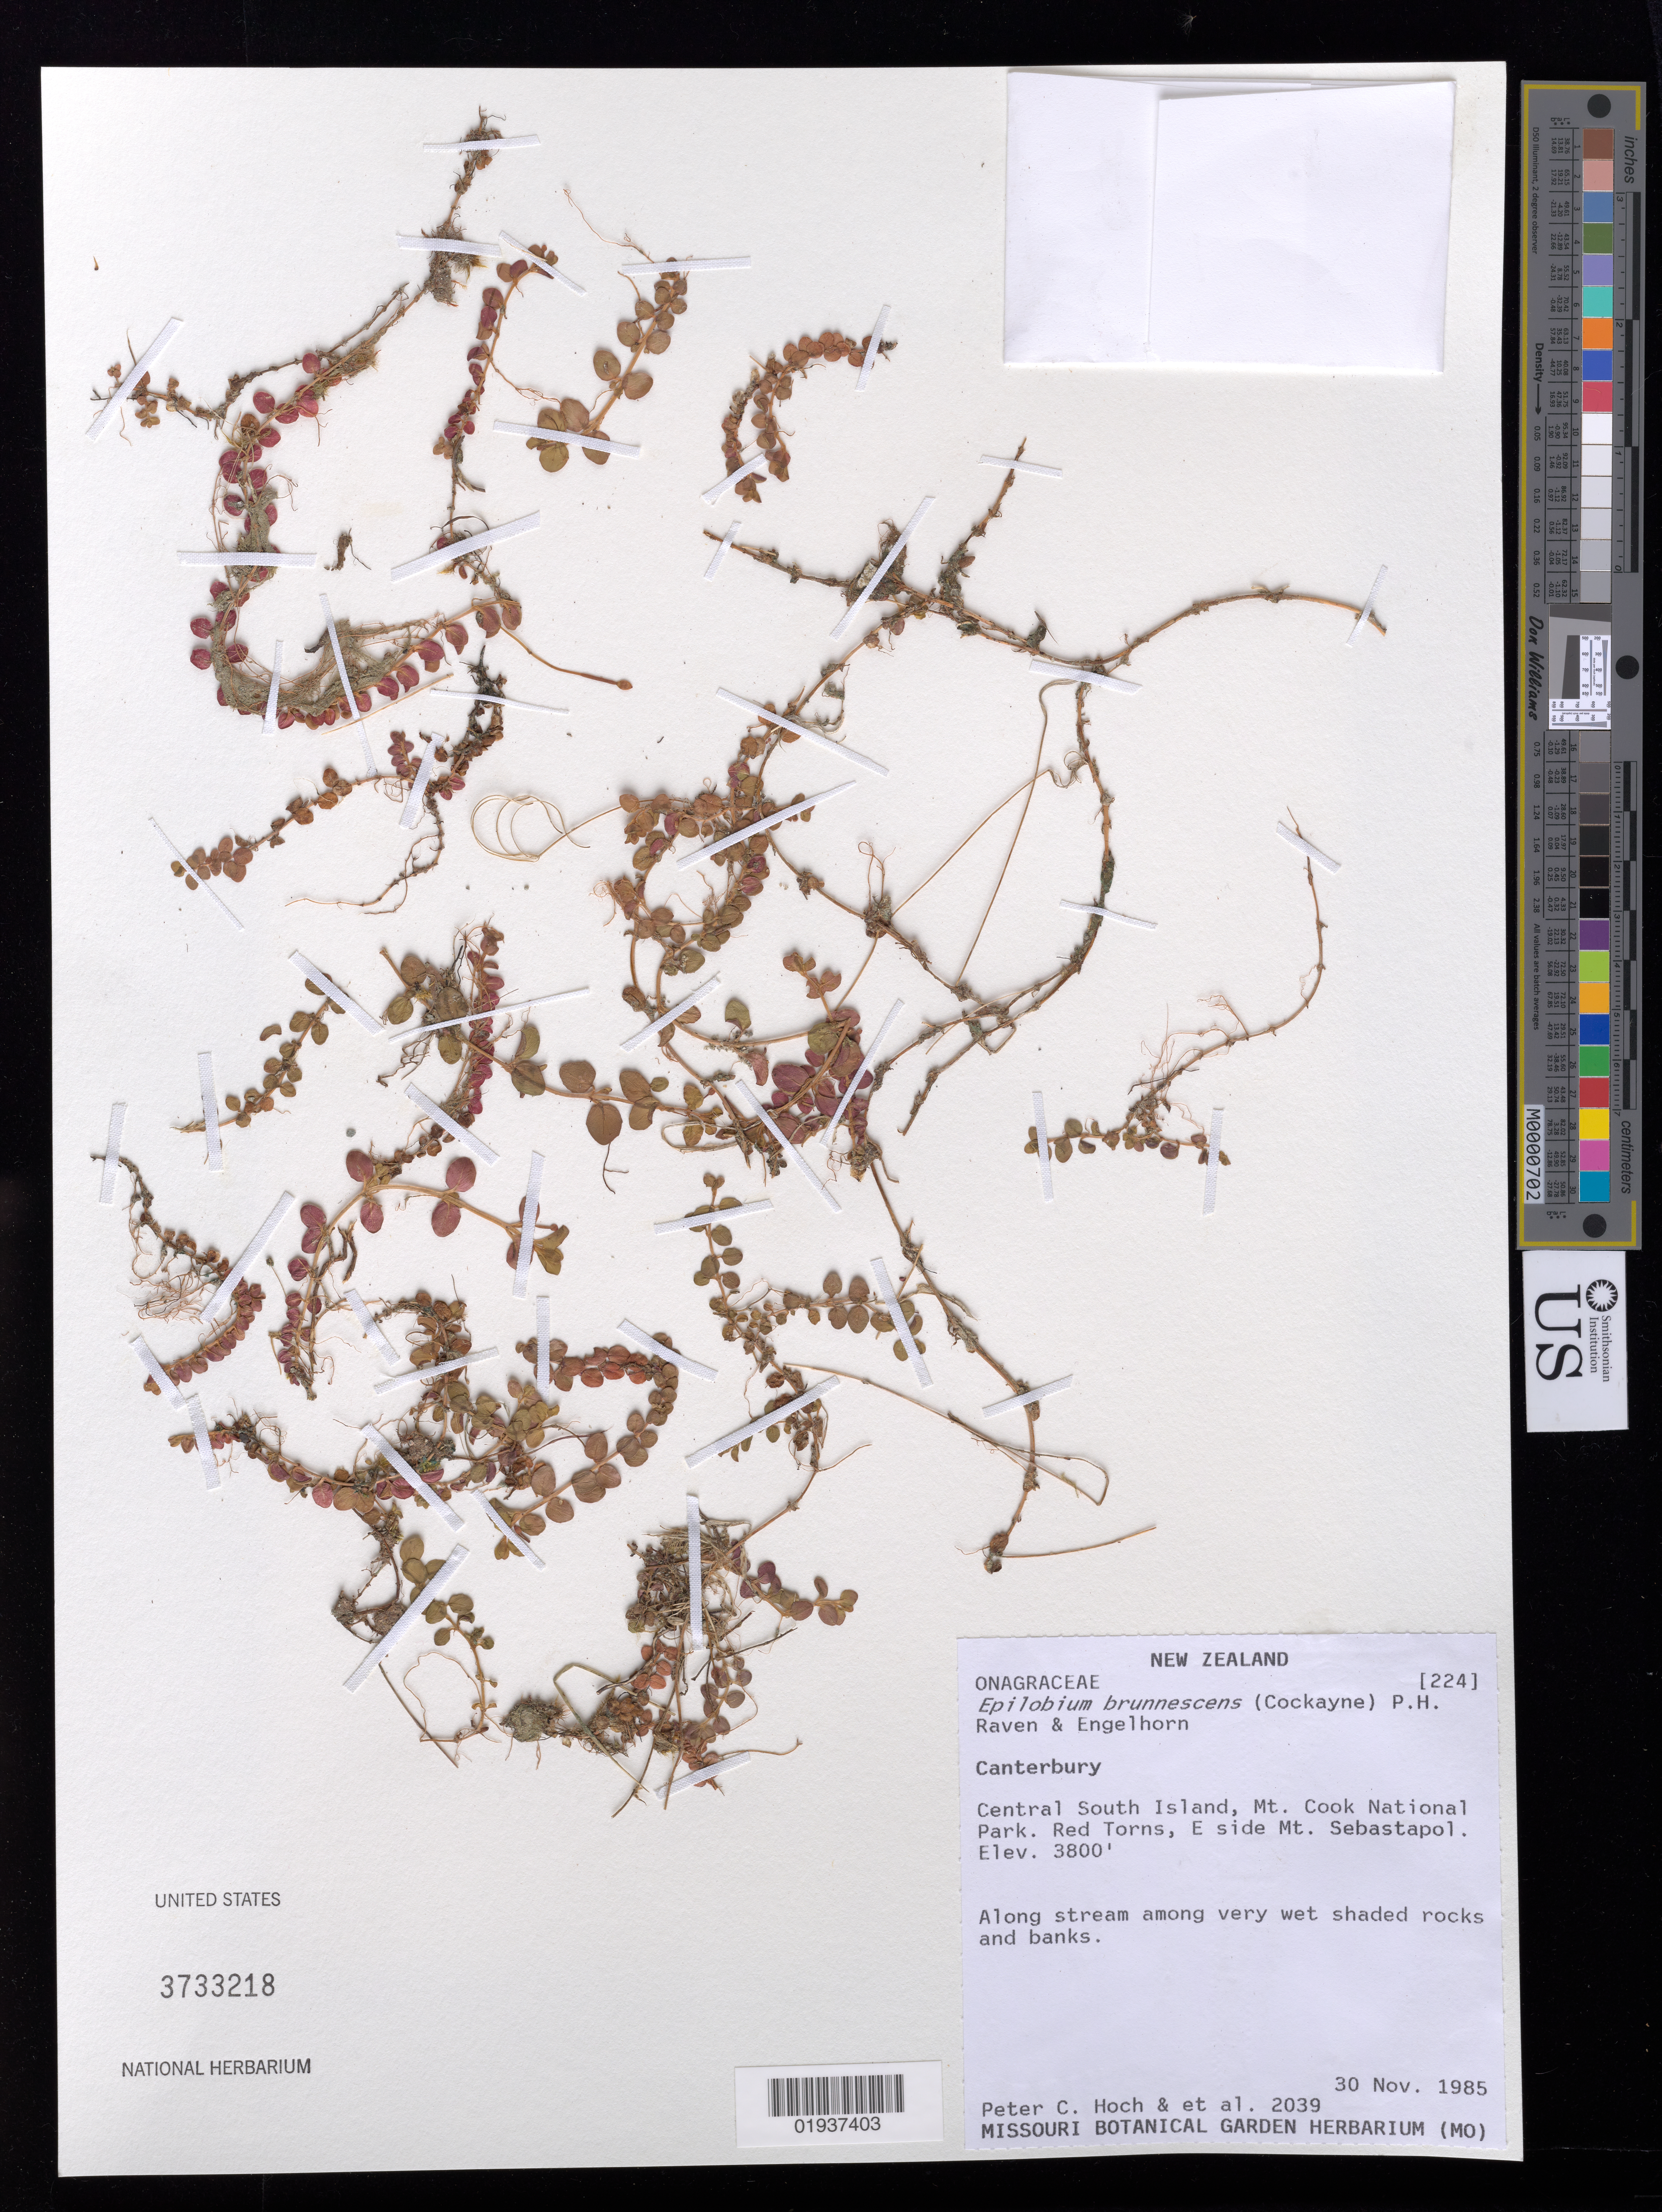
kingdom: Plantae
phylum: Tracheophyta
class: Magnoliopsida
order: Myrtales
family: Onagraceae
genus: Epilobium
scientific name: Epilobium brunnescens subsp. brunnescens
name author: (Cockayne) P.H. Raven & Engelhorn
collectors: P. C. Hoch & et al.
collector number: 2039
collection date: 1985-11-30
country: New Zealand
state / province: Canterbury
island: South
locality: Central South Island, Mt. Cook National Park, Red Torns, E side Mt. Sebastapol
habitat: Along stream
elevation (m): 1158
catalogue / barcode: US 3733218